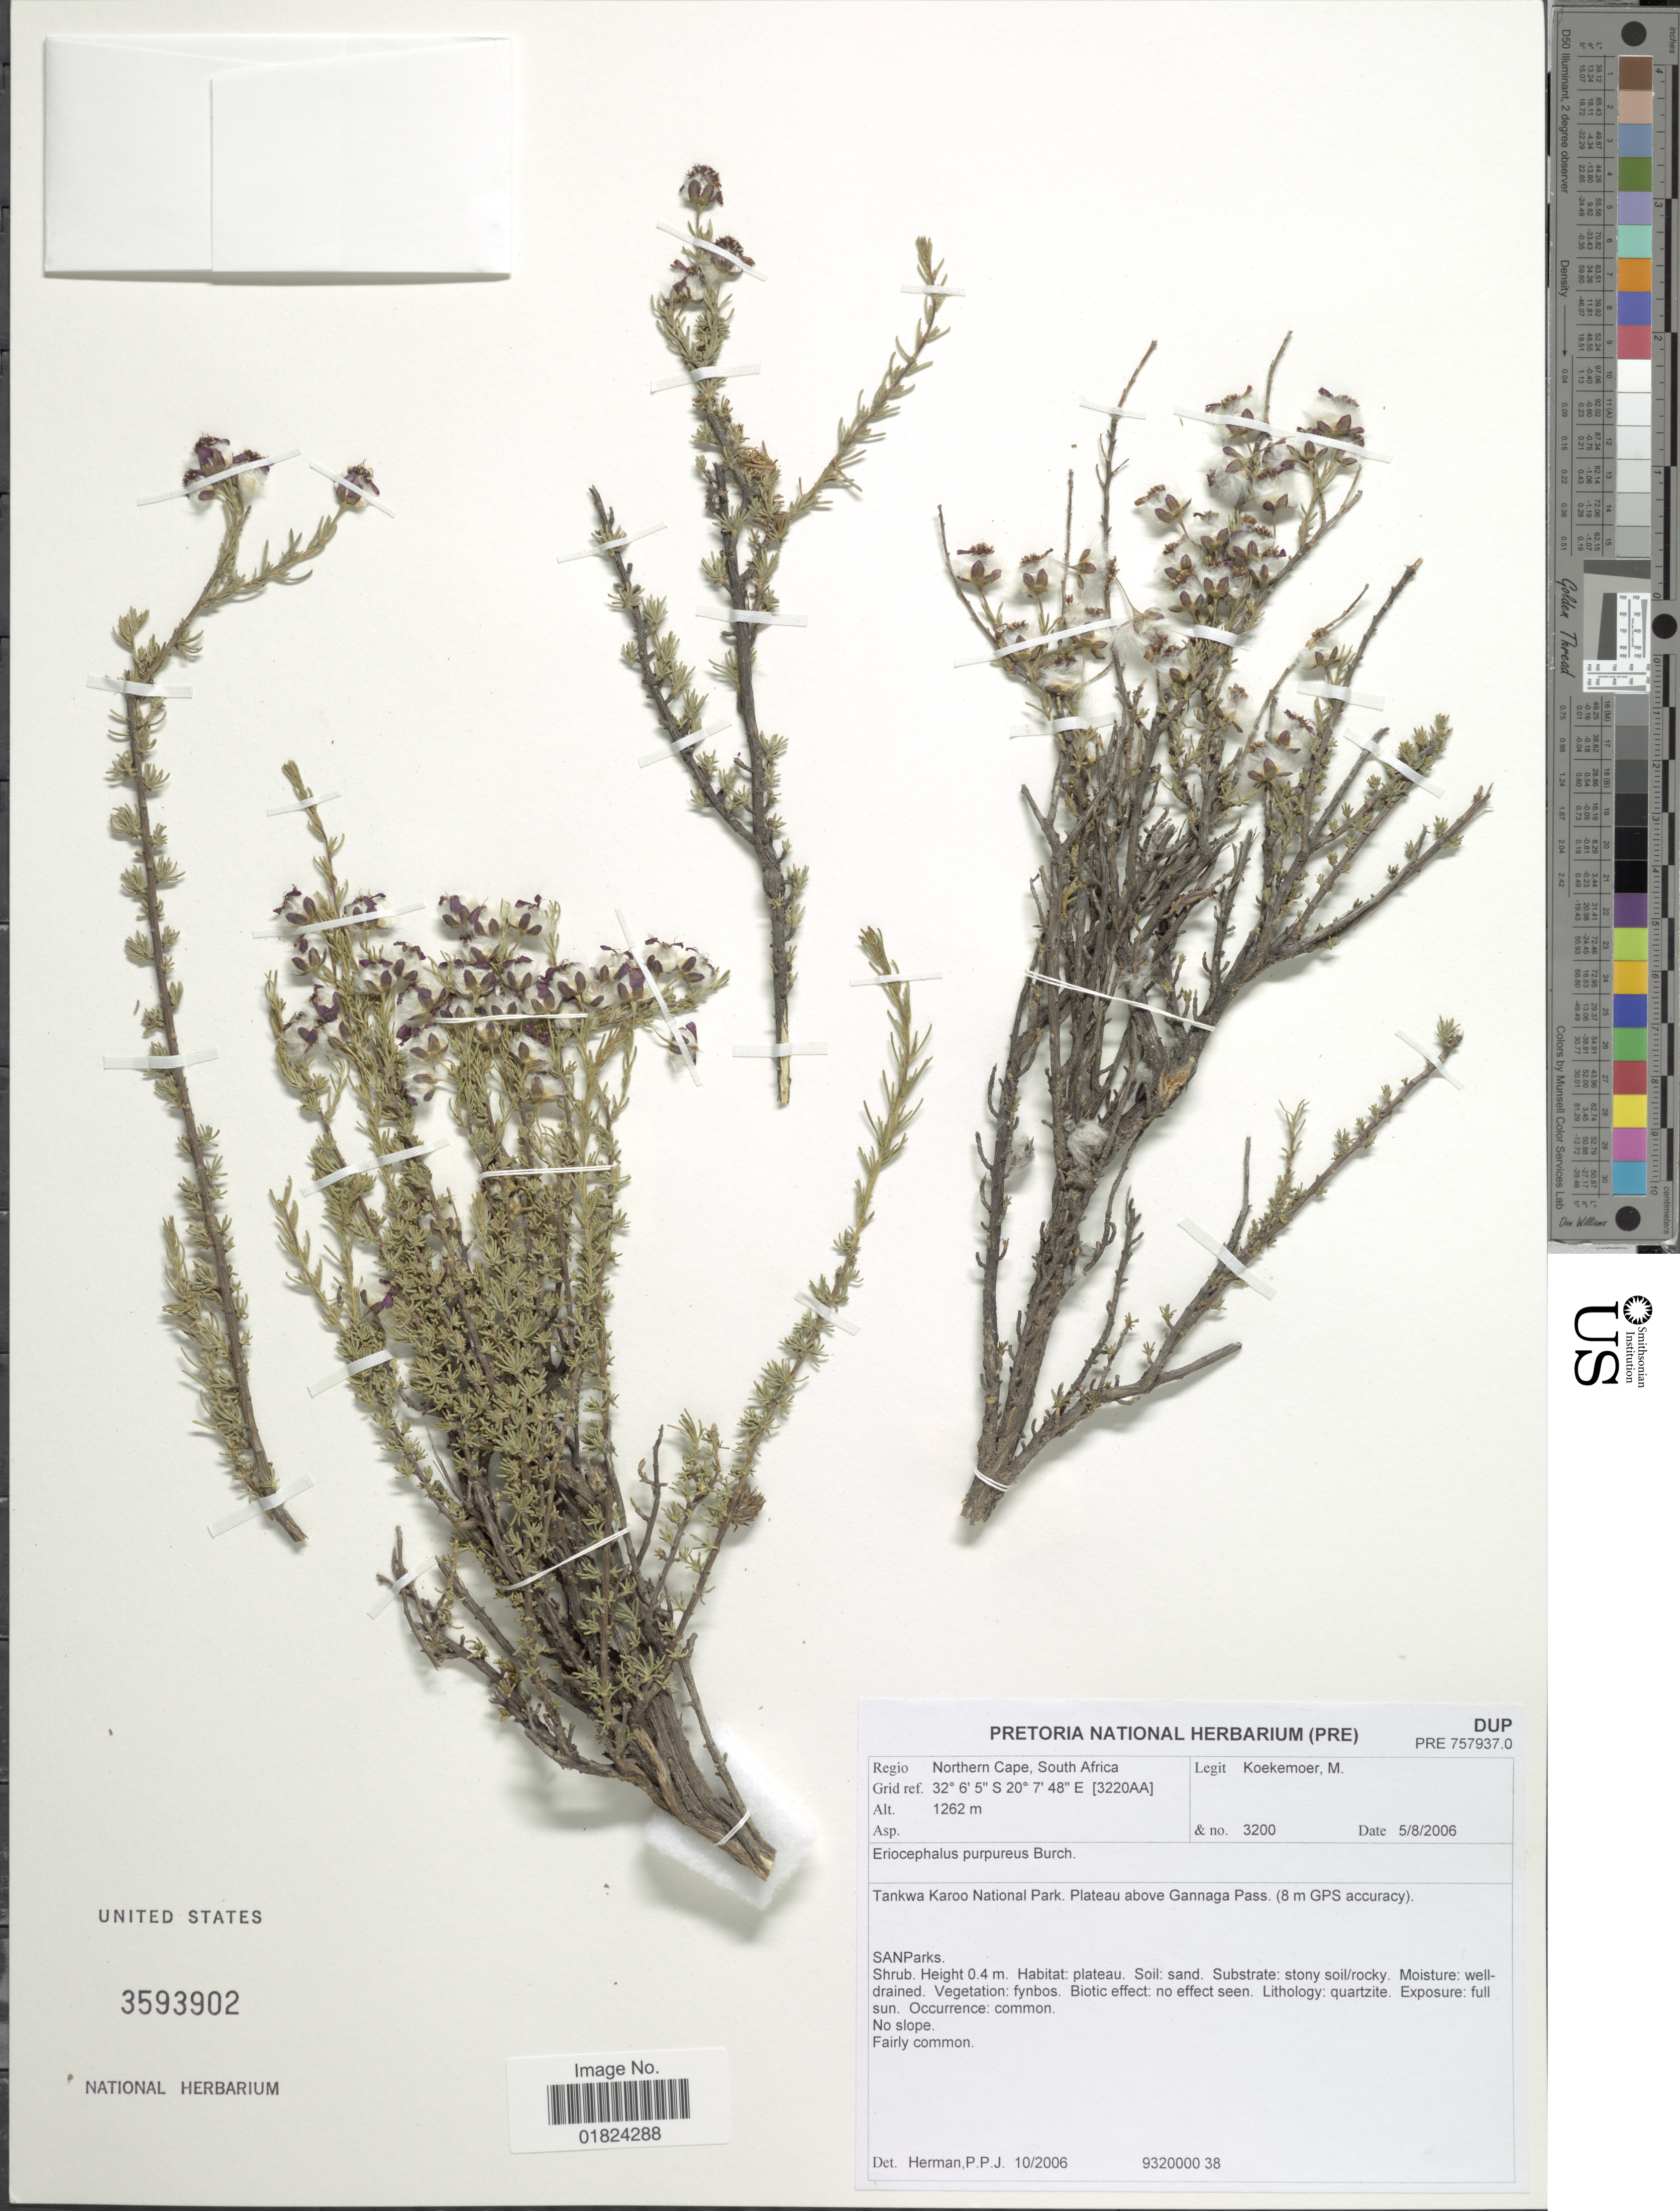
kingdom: Plantae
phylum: Tracheophyta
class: Magnoliopsida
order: Asterales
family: Asteraceae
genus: Eriocephalus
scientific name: Eriocephalus purpureus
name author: Burch.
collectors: M. Koekemoer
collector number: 3200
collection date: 2006-08-05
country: South Africa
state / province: Northern Cape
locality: Tankwa Karoo National Park, Plateau above Gannaga Pass (8 m GPS accuracy), SANParks.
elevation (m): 1262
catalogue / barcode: US 3593902